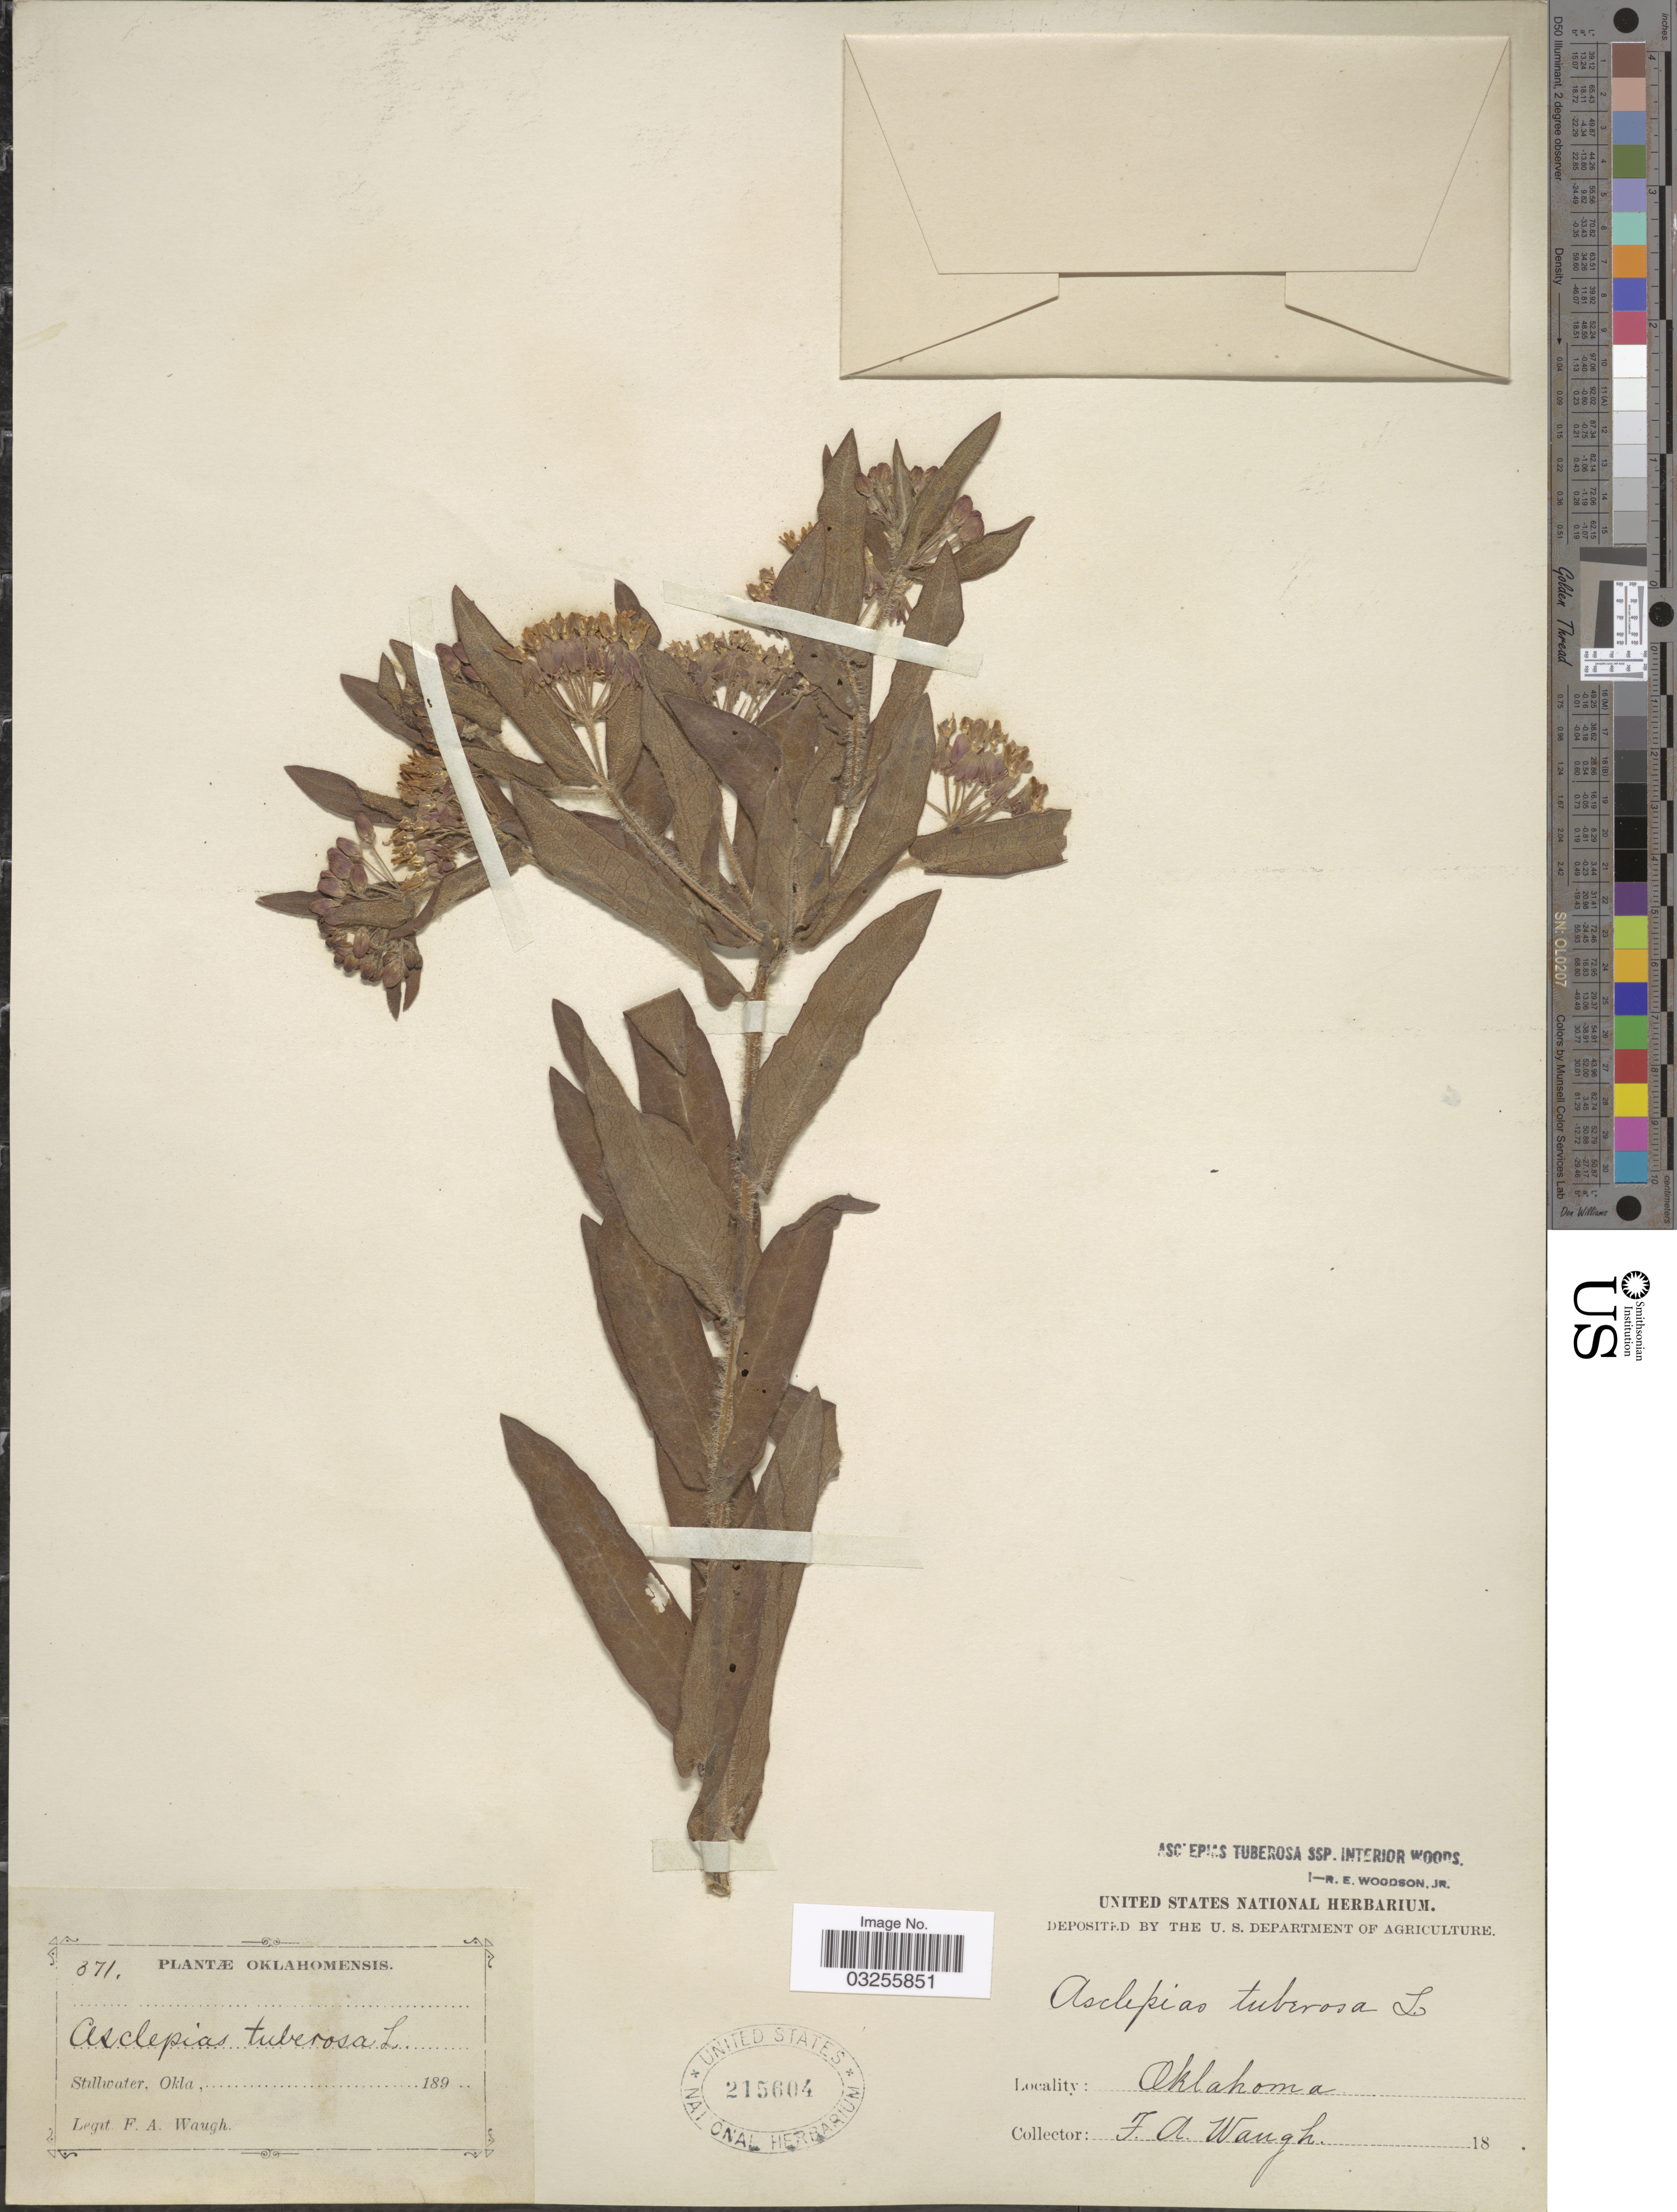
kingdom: Plantae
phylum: Tracheophyta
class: Magnoliopsida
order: Gentianales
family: Apocynaceae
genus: Asclepias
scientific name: Asclepias tuberosa subsp. interior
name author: Woodson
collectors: F. Waugh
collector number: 371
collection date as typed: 189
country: United States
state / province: Oklahoma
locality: Stillwater.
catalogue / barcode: US 215604